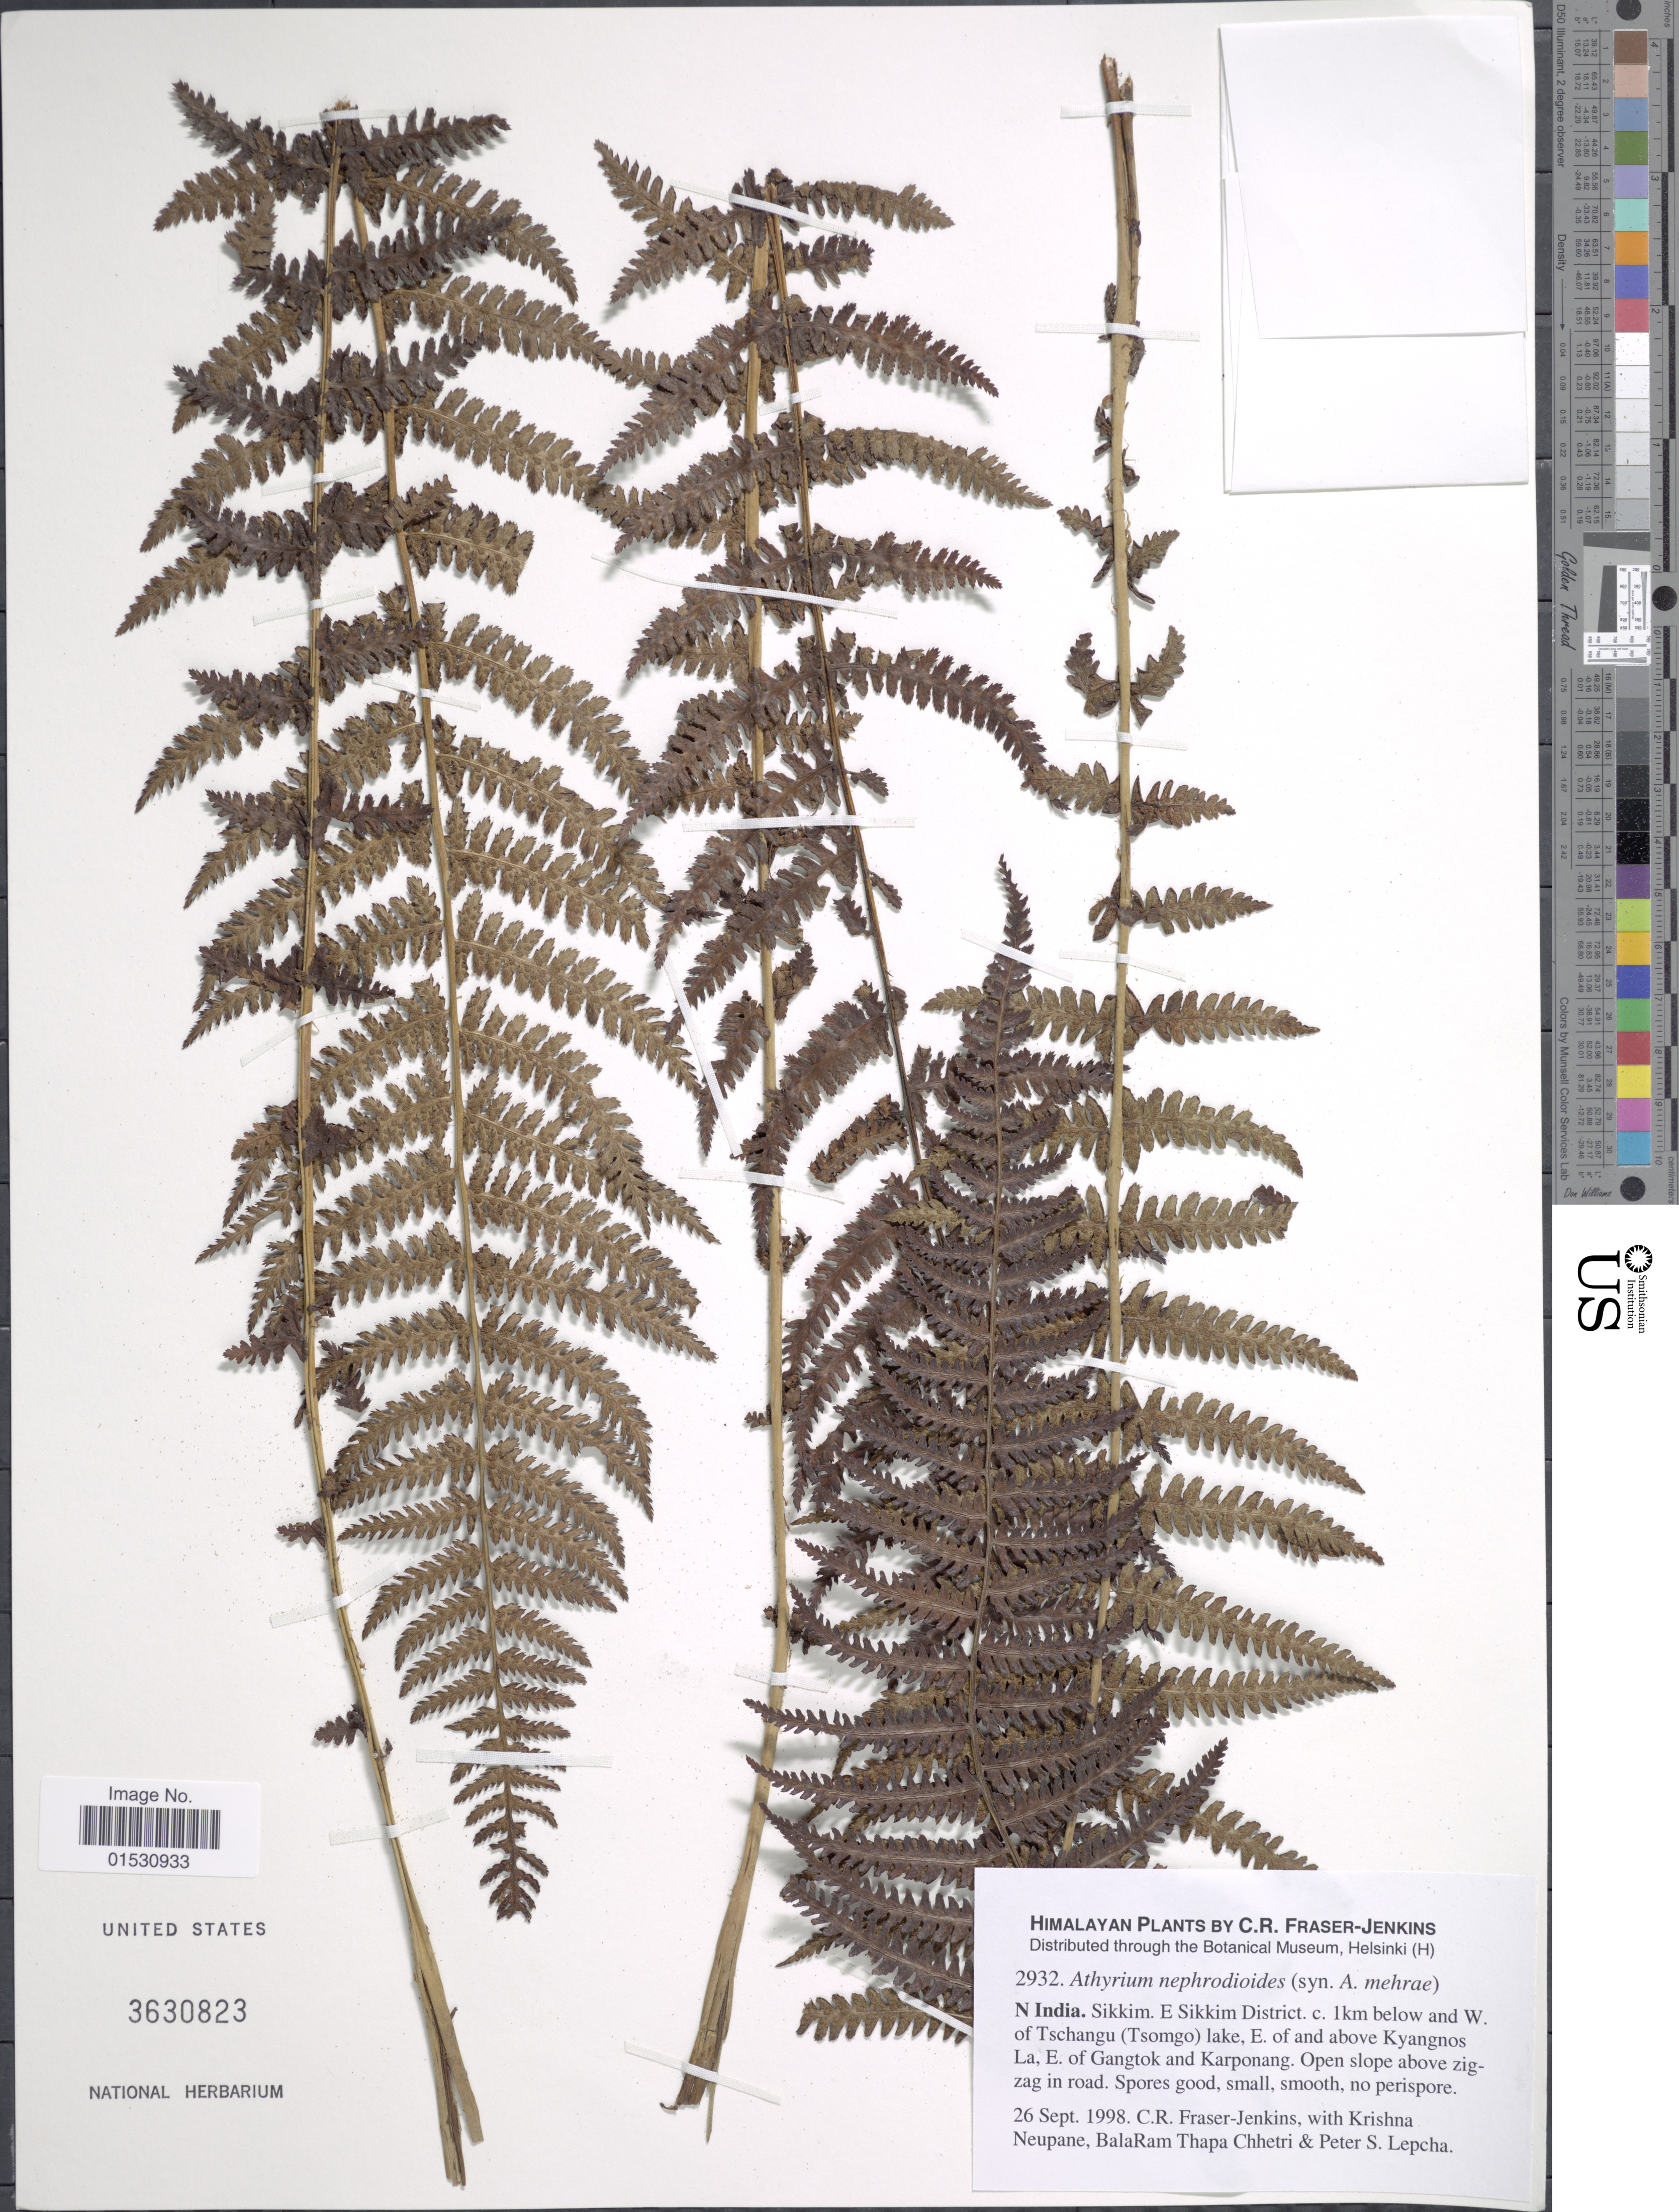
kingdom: Plantae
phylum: Tracheophyta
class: Polypodiopsida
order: Polypodiales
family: Athyriaceae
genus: Athyrium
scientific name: Athyrium nephrodioides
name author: (Baker) Christ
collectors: C. R. Fraser-Jenkins, K. Neupane, B. Thapa & P. Lepcha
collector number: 2932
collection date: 1998-09-26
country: India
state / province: Sikkim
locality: Himalayan. N India. E SIkkim District. c. 1 km below and W. of Tschangu (Tsomgo) lake, E. of and above Kyangnos La, E. of Gangtok and Karponang. Himalayan.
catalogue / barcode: US 3630823